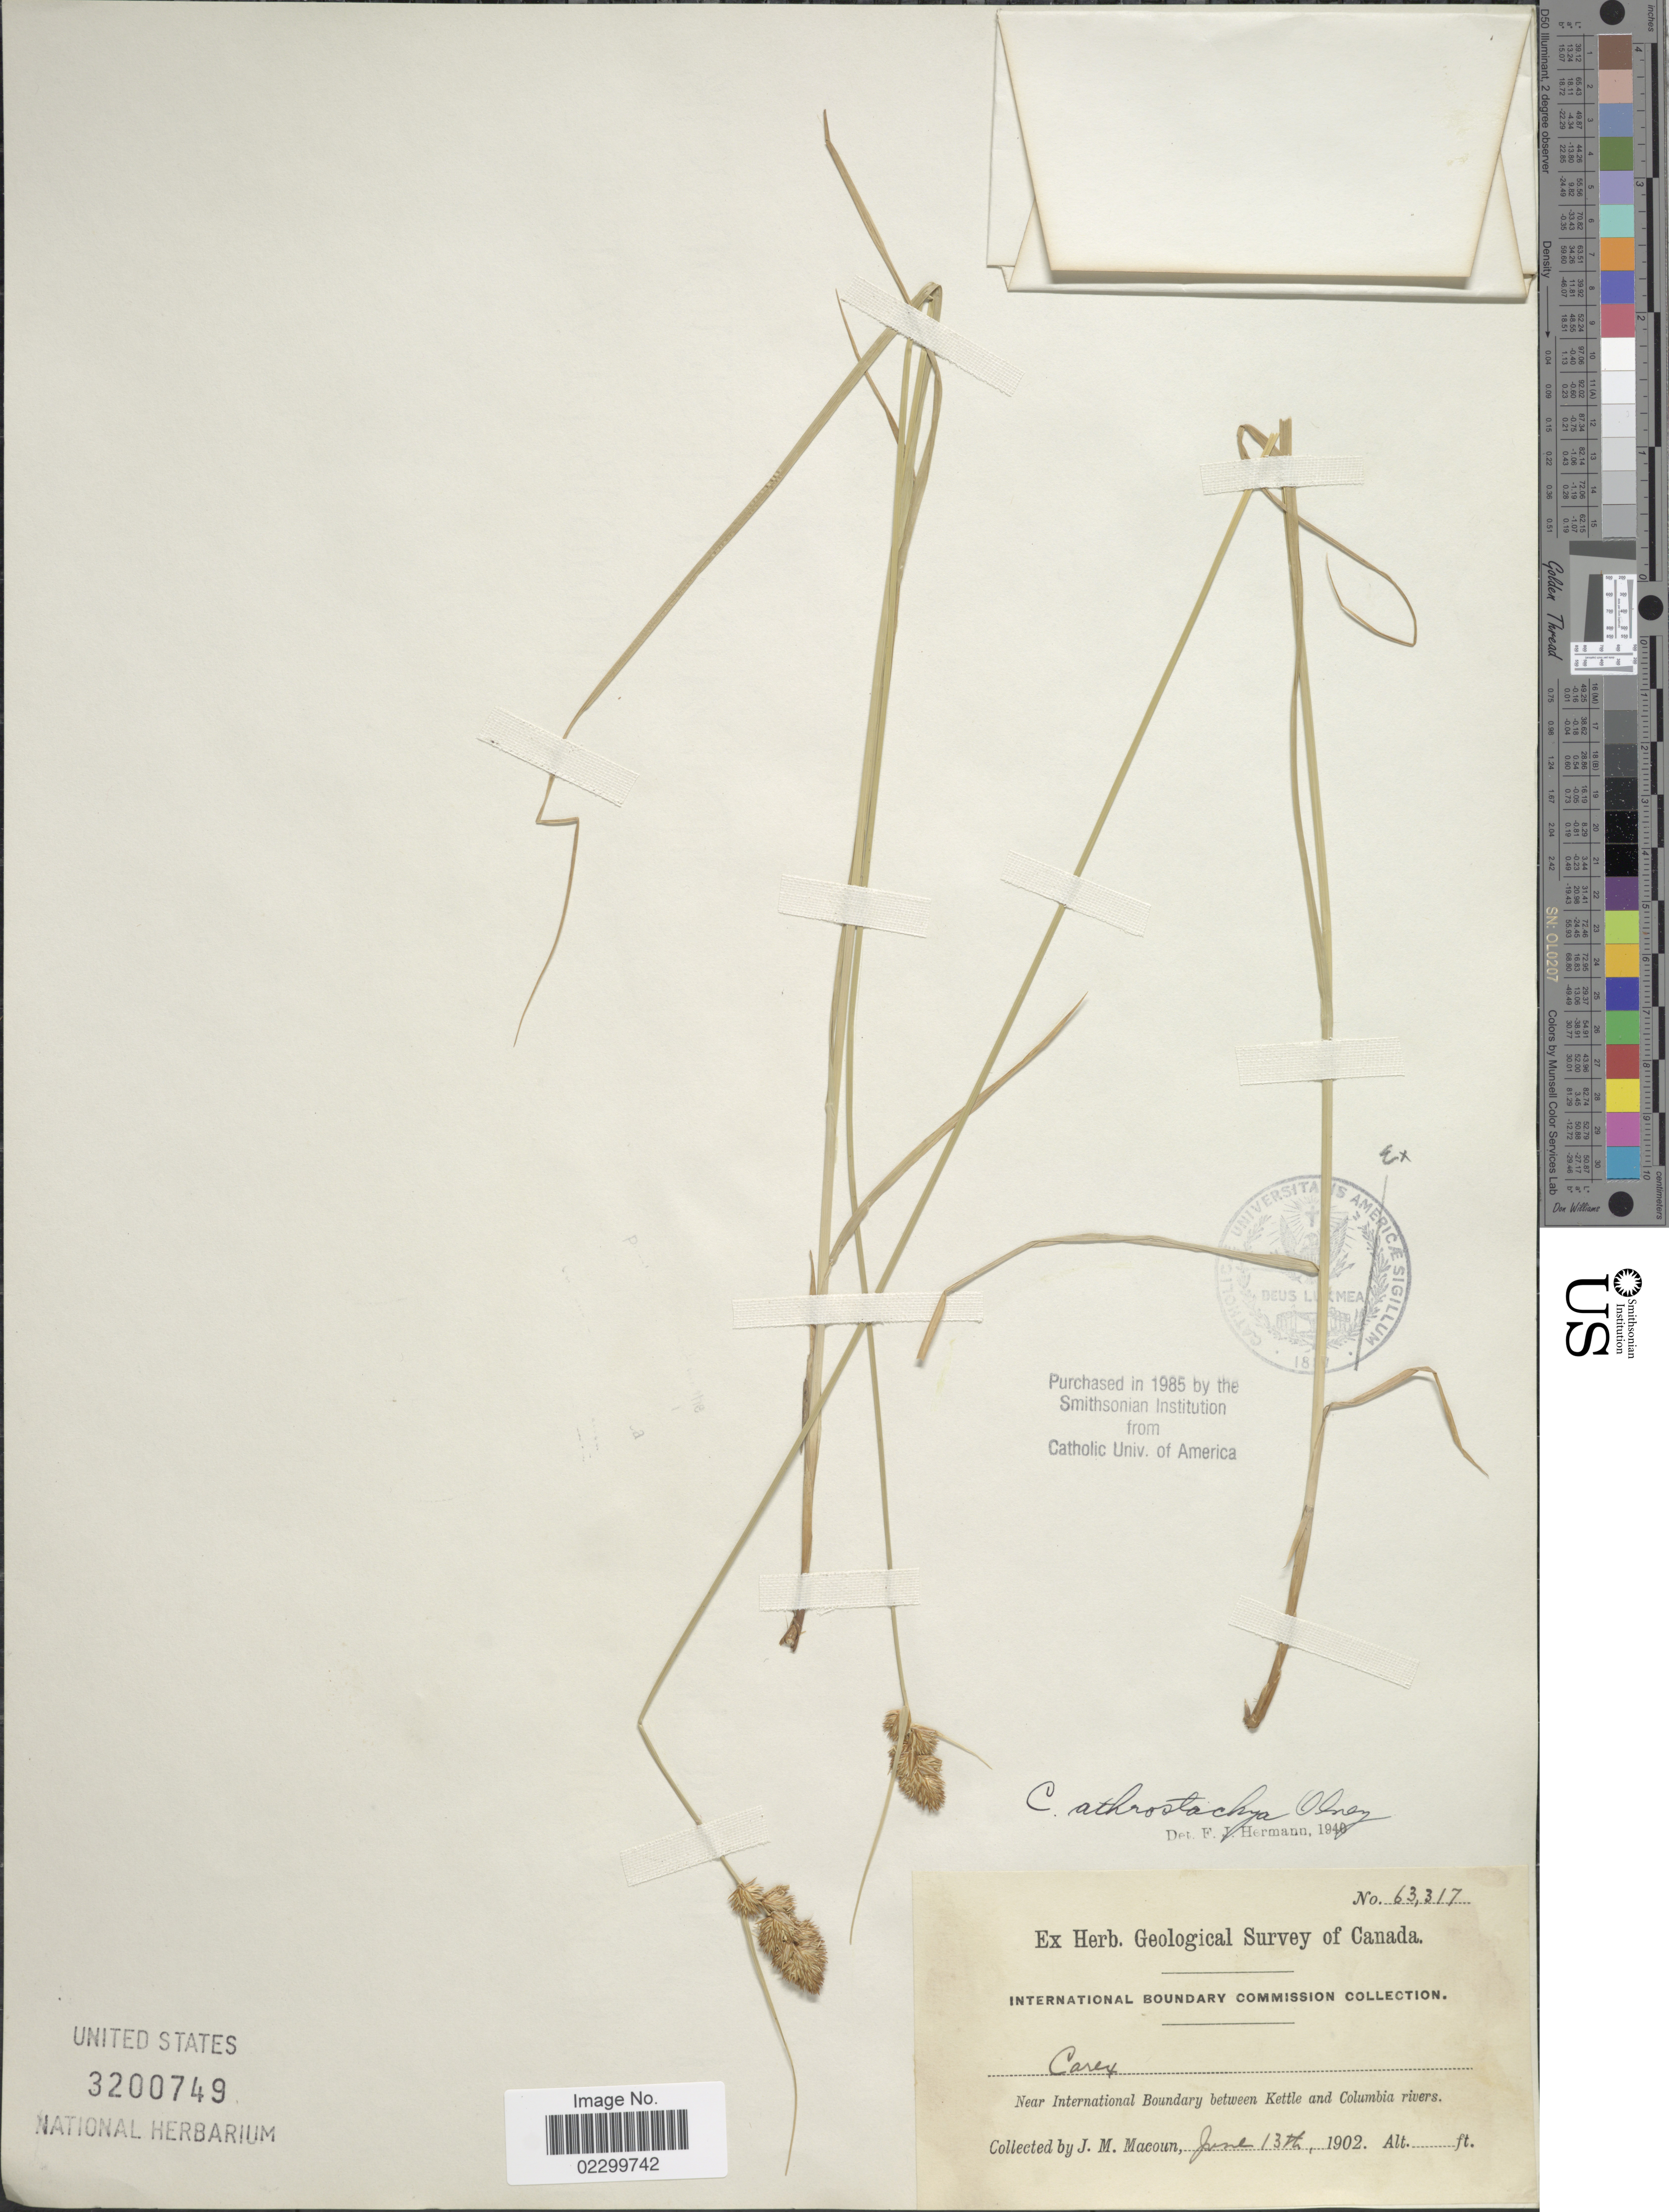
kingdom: Plantae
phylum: Tracheophyta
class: Liliopsida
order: Poales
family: Cyperaceae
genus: Carex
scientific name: Carex athrostachya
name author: Olney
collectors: J. M. Macoun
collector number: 63317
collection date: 1902-06-13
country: Canada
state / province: British Columbia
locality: Near International Boundary between Kettle and Columbia rivers.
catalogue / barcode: US 3200749